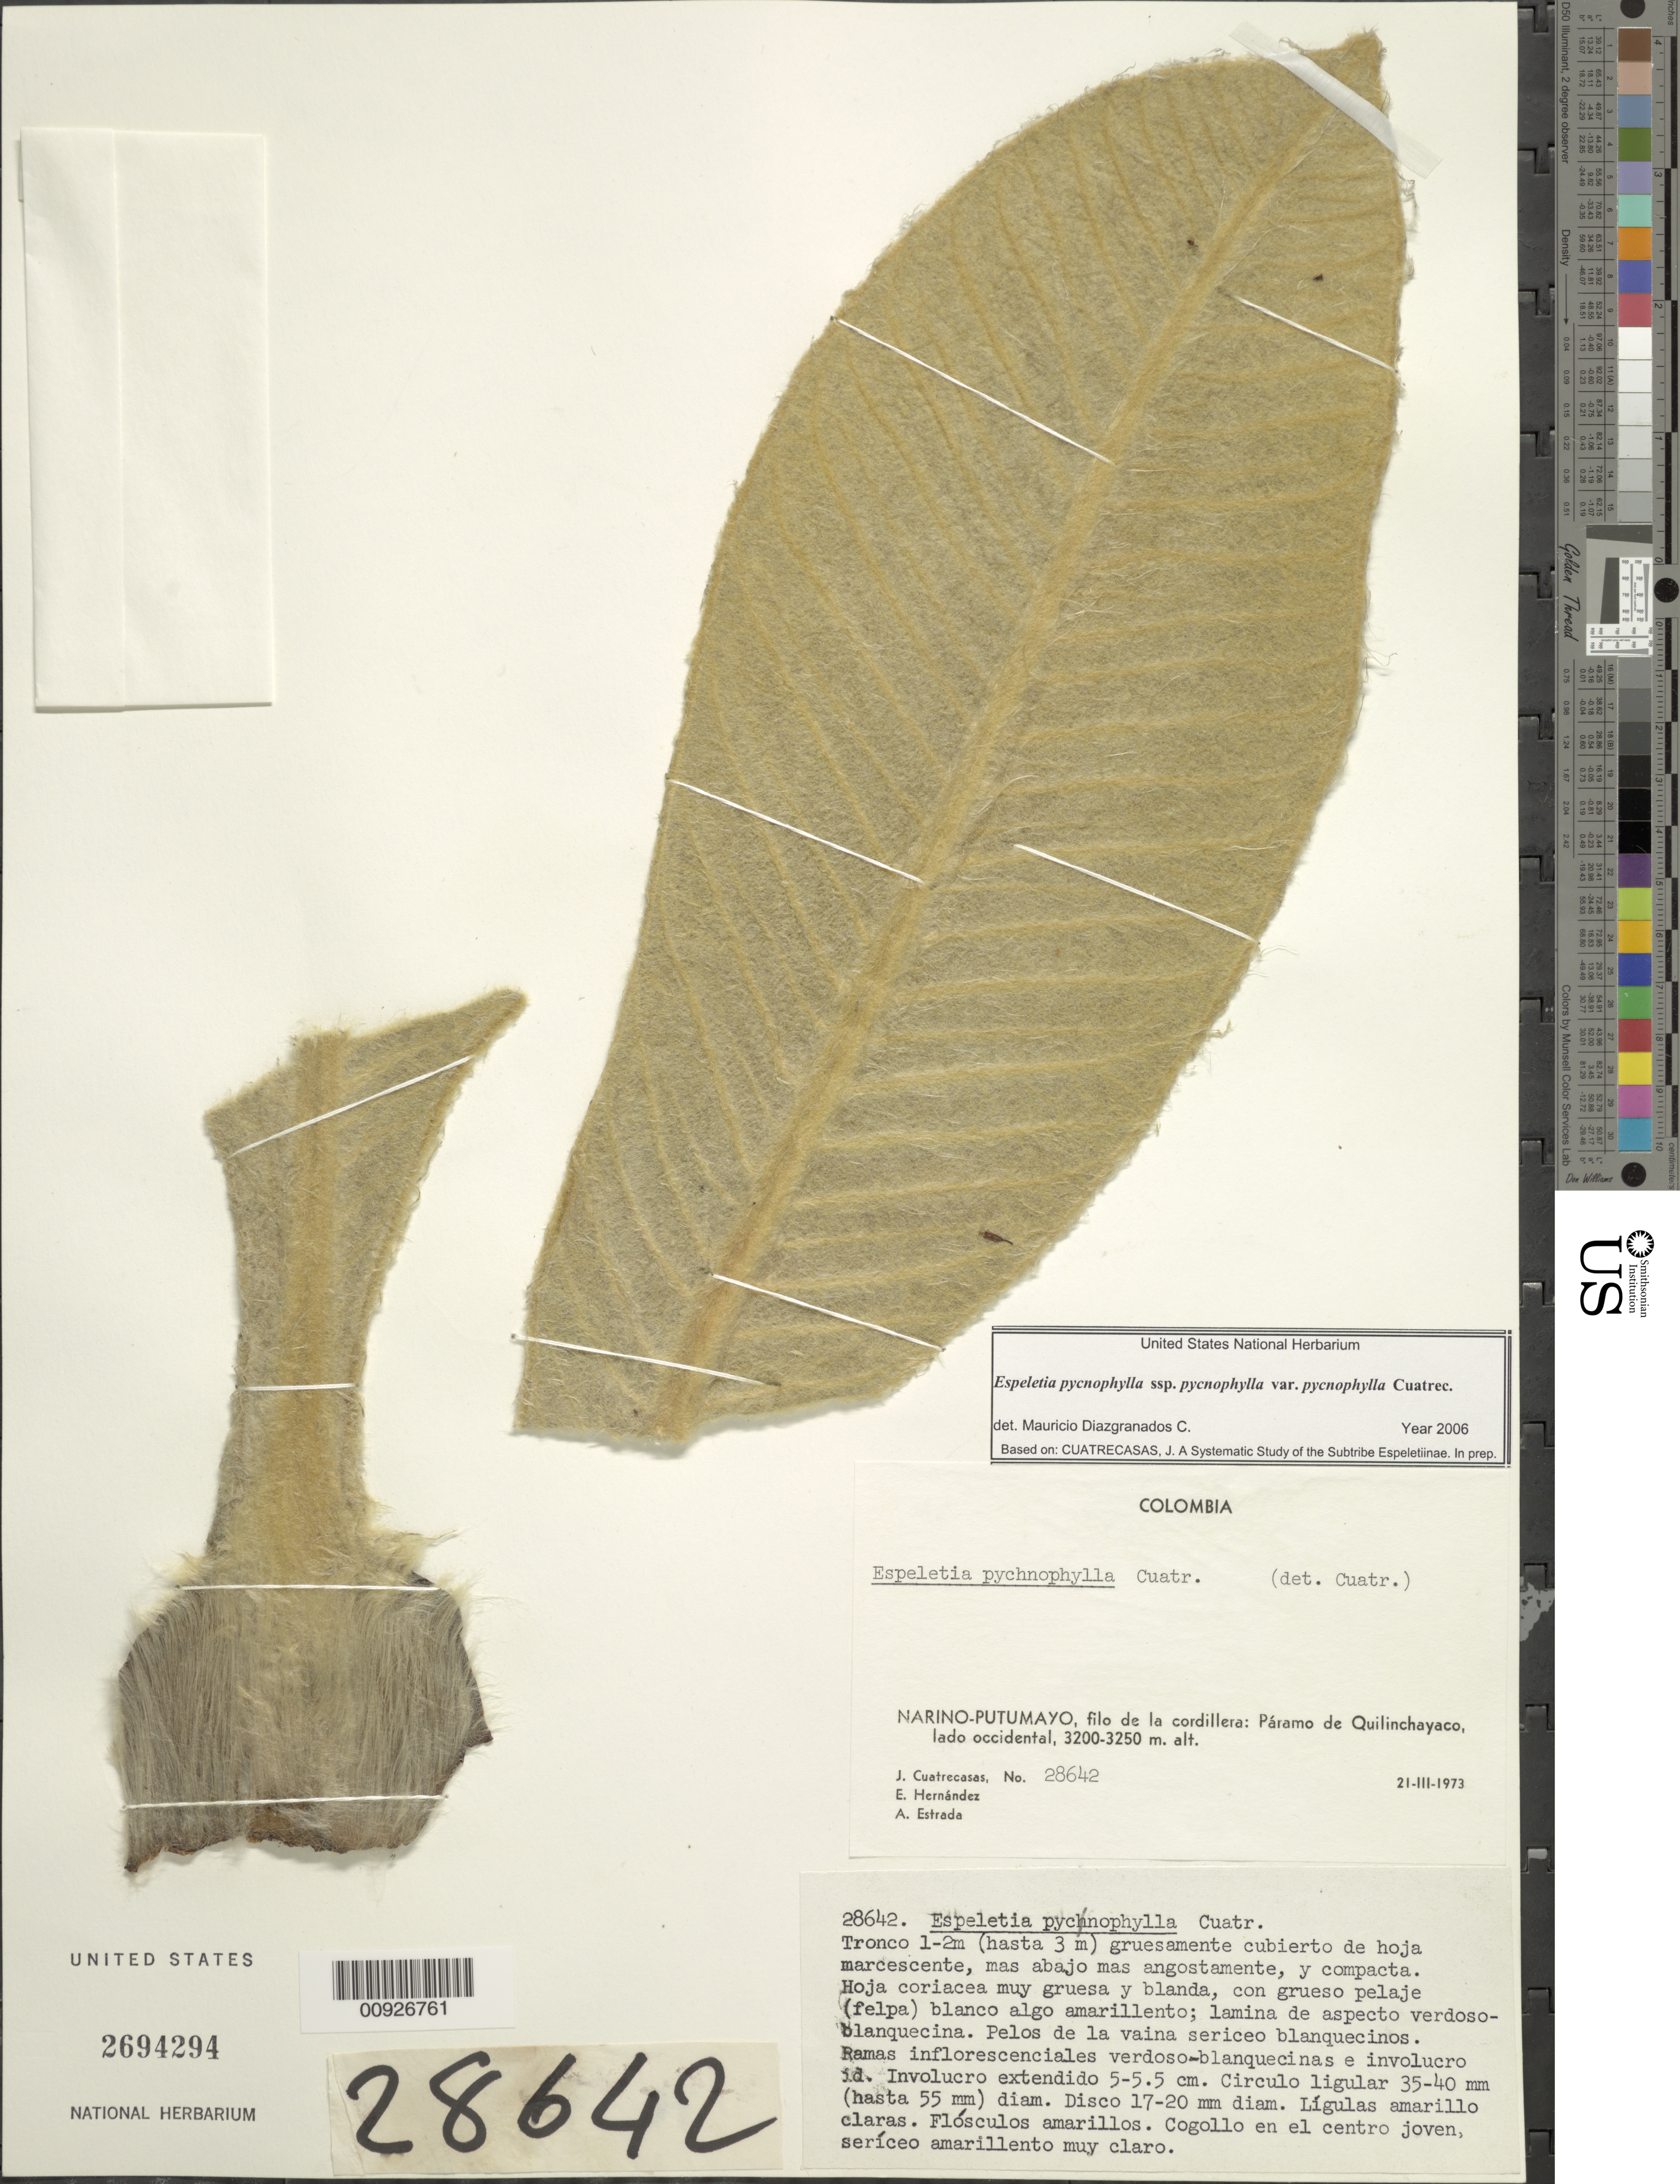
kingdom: Plantae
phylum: Tracheophyta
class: Magnoliopsida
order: Asterales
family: Asteraceae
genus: Espeletia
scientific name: Espeletia pycnophylla var. pycnophylla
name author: Cuatrec.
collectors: J. Cuatrecasas, E. Hernández & A. Estrada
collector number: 28642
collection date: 1973-03-21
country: Colombia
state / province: Putumayo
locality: P. de Quilinchayaco. Filo de La Cordillera, Páramo de Quilinchayaco, Lado Occidental.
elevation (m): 3200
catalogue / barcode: US 2694294